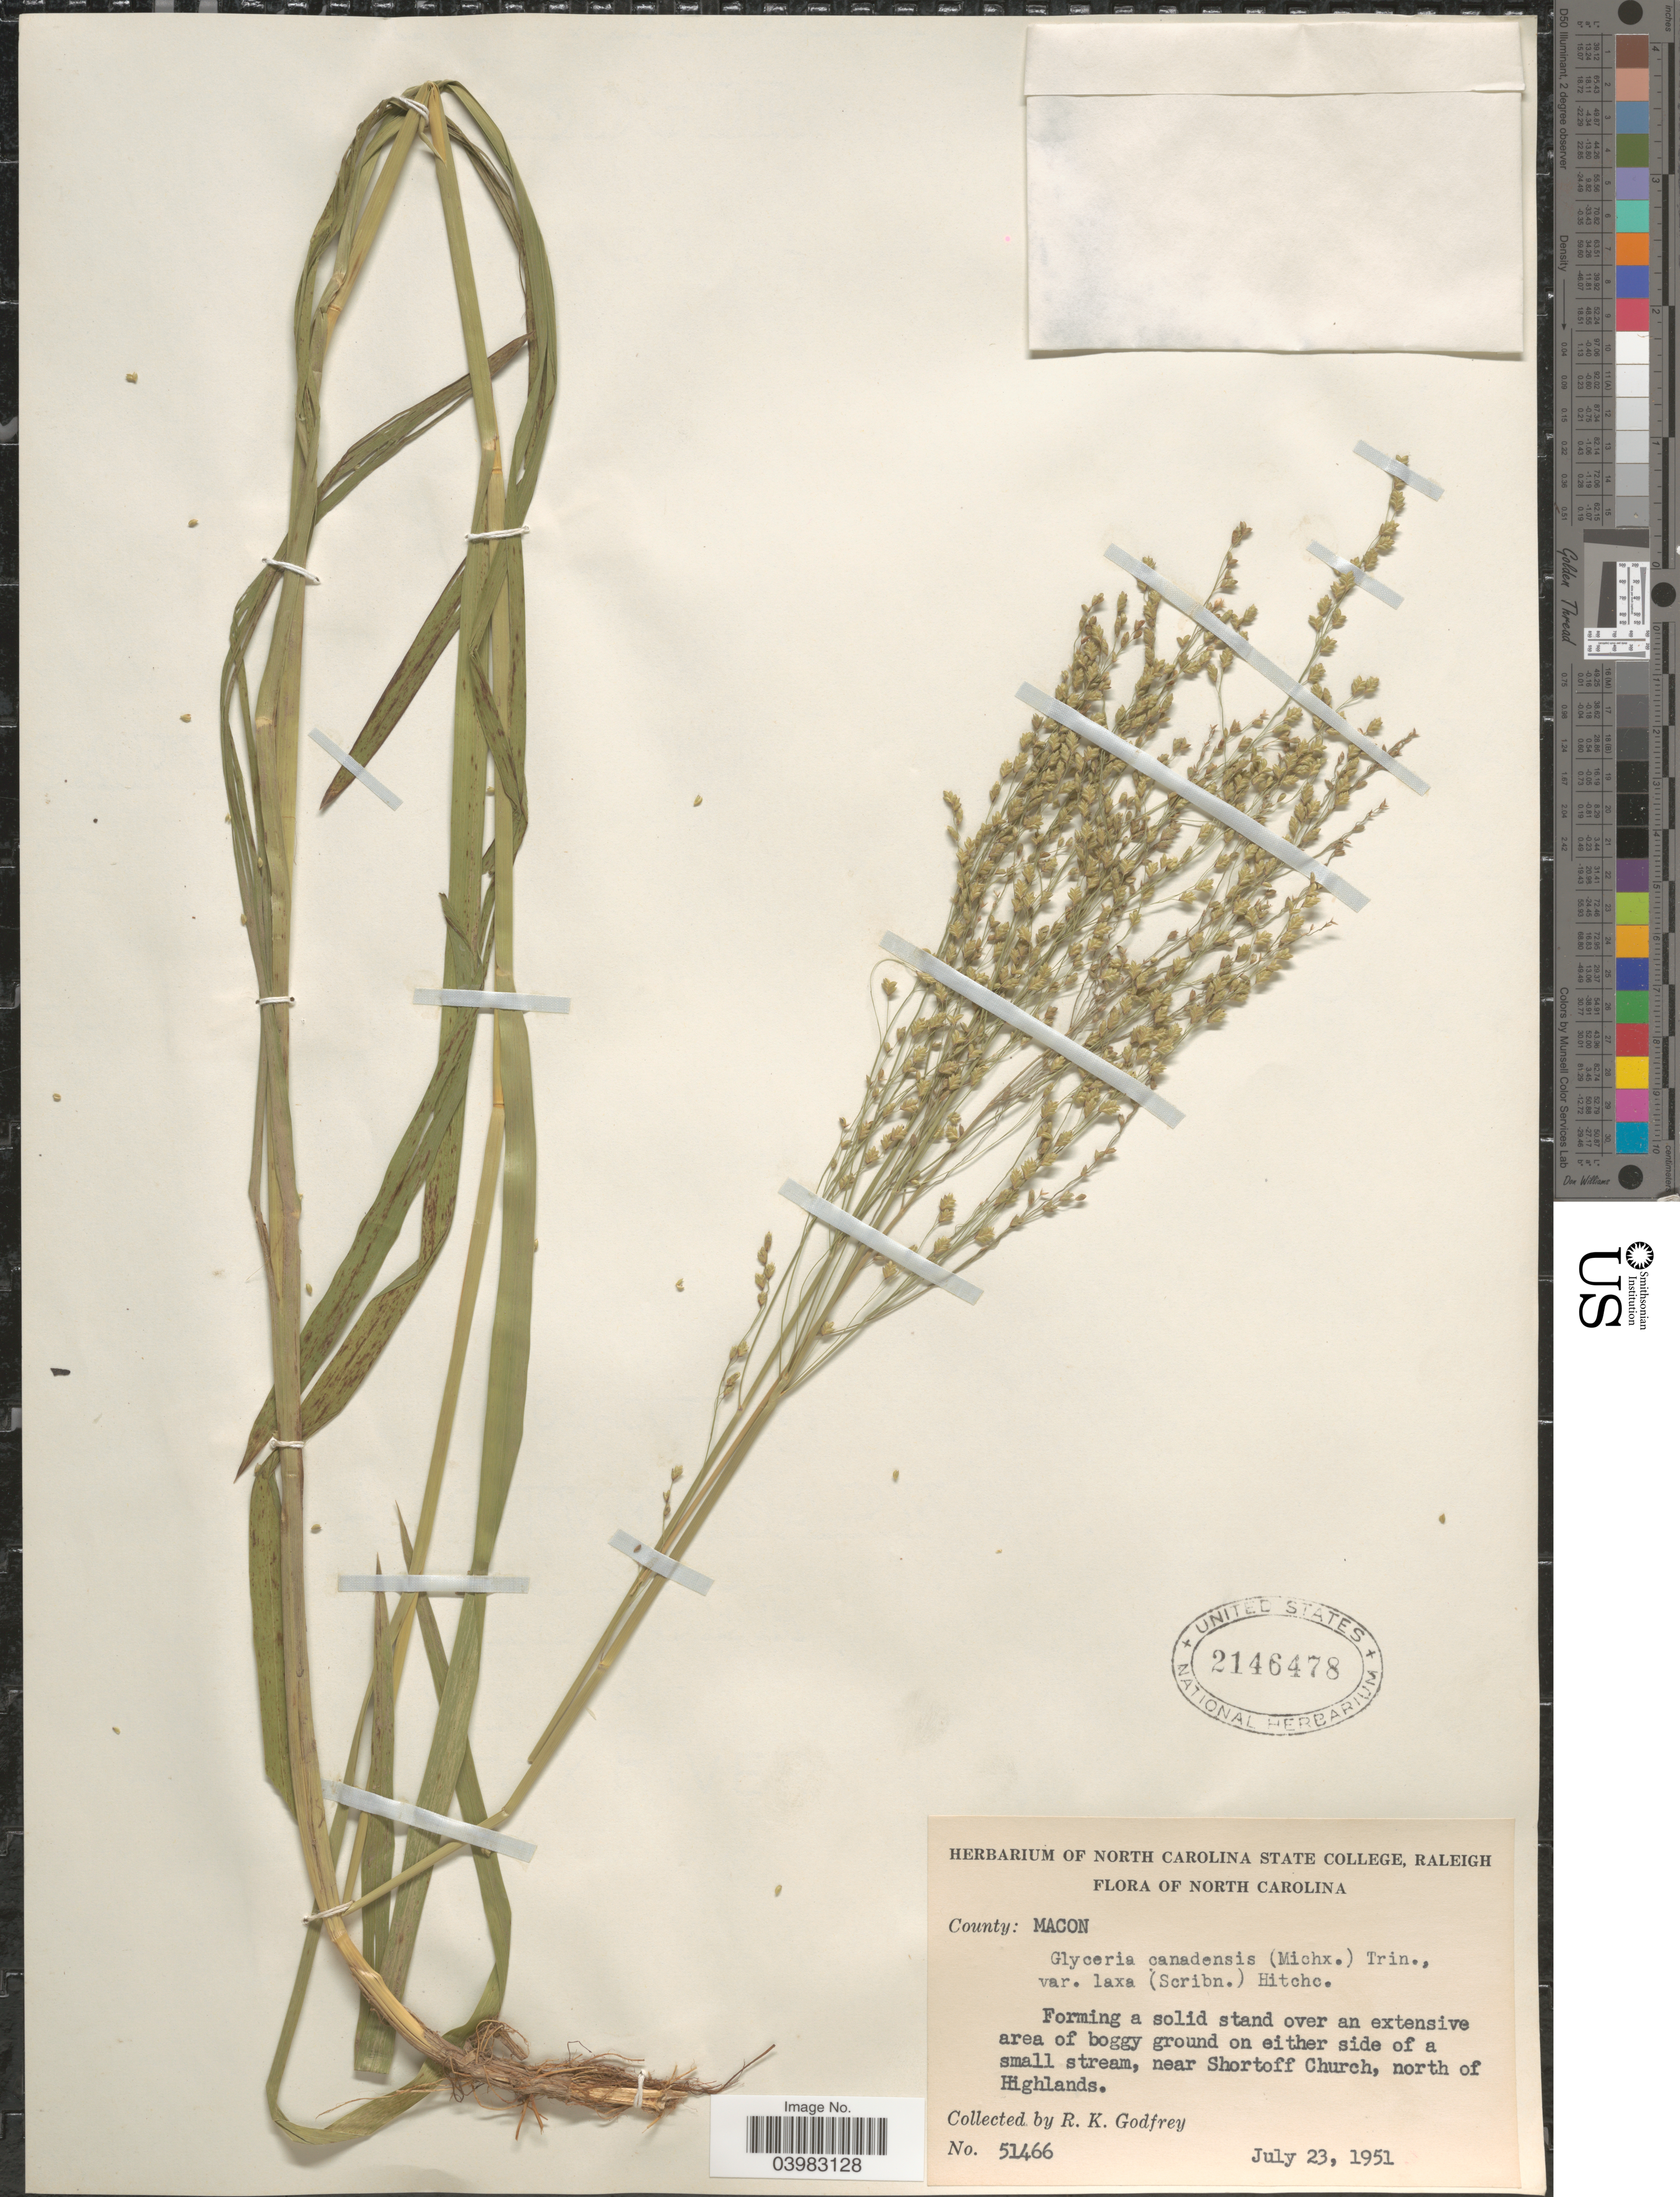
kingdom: Plantae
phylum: Tracheophyta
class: Liliopsida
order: Poales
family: Poaceae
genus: Glyceria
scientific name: Glyceria canadensis var. laxa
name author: (Scribn.) Hitchc.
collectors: R. K. Godfrey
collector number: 51466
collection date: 1951-07-23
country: United States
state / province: North Carolina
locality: County: Macon. Near Shortoff Church, north of Highlands.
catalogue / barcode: US 2146478